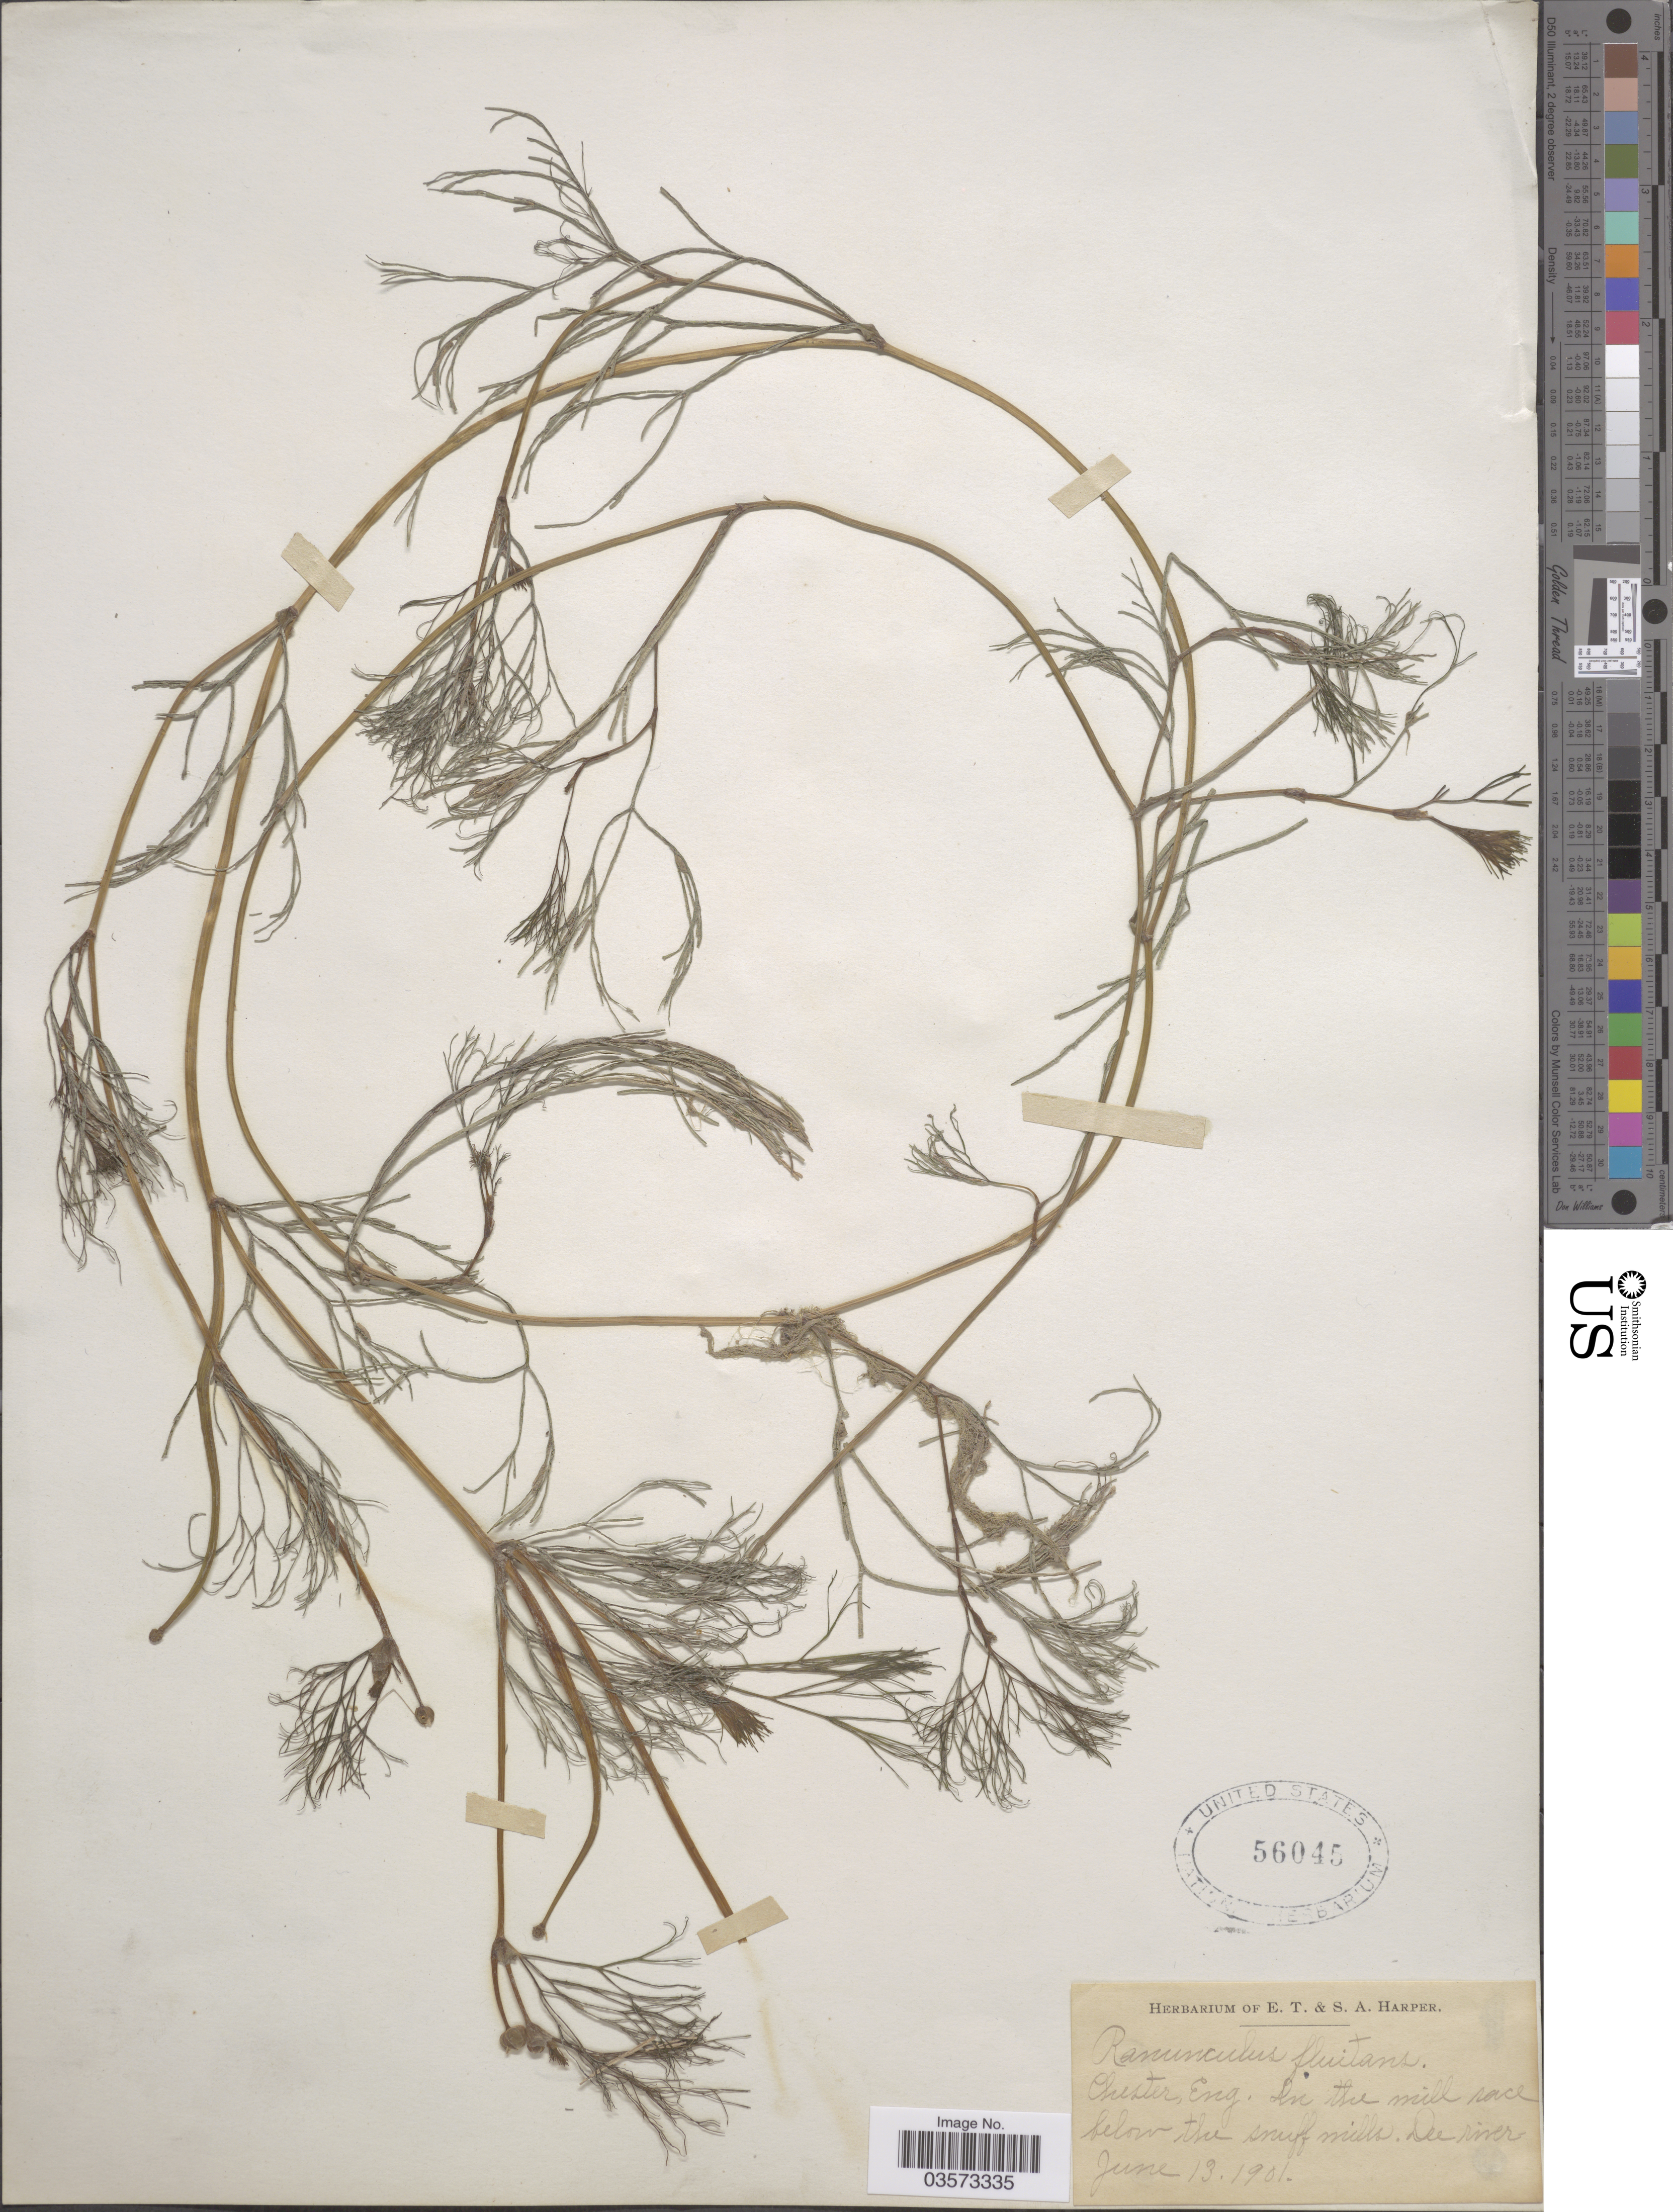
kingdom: Plantae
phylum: Tracheophyta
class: Magnoliopsida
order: Ranunculales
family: Ranunculaceae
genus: Ranunculus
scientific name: Ranunculus fluitans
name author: Lam.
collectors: ex herb. E. T. & S. A. Harper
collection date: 1901-06-13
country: United Kingdom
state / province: England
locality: Chester. In the mill race below the snuff mills Dee river.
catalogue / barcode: US 56045